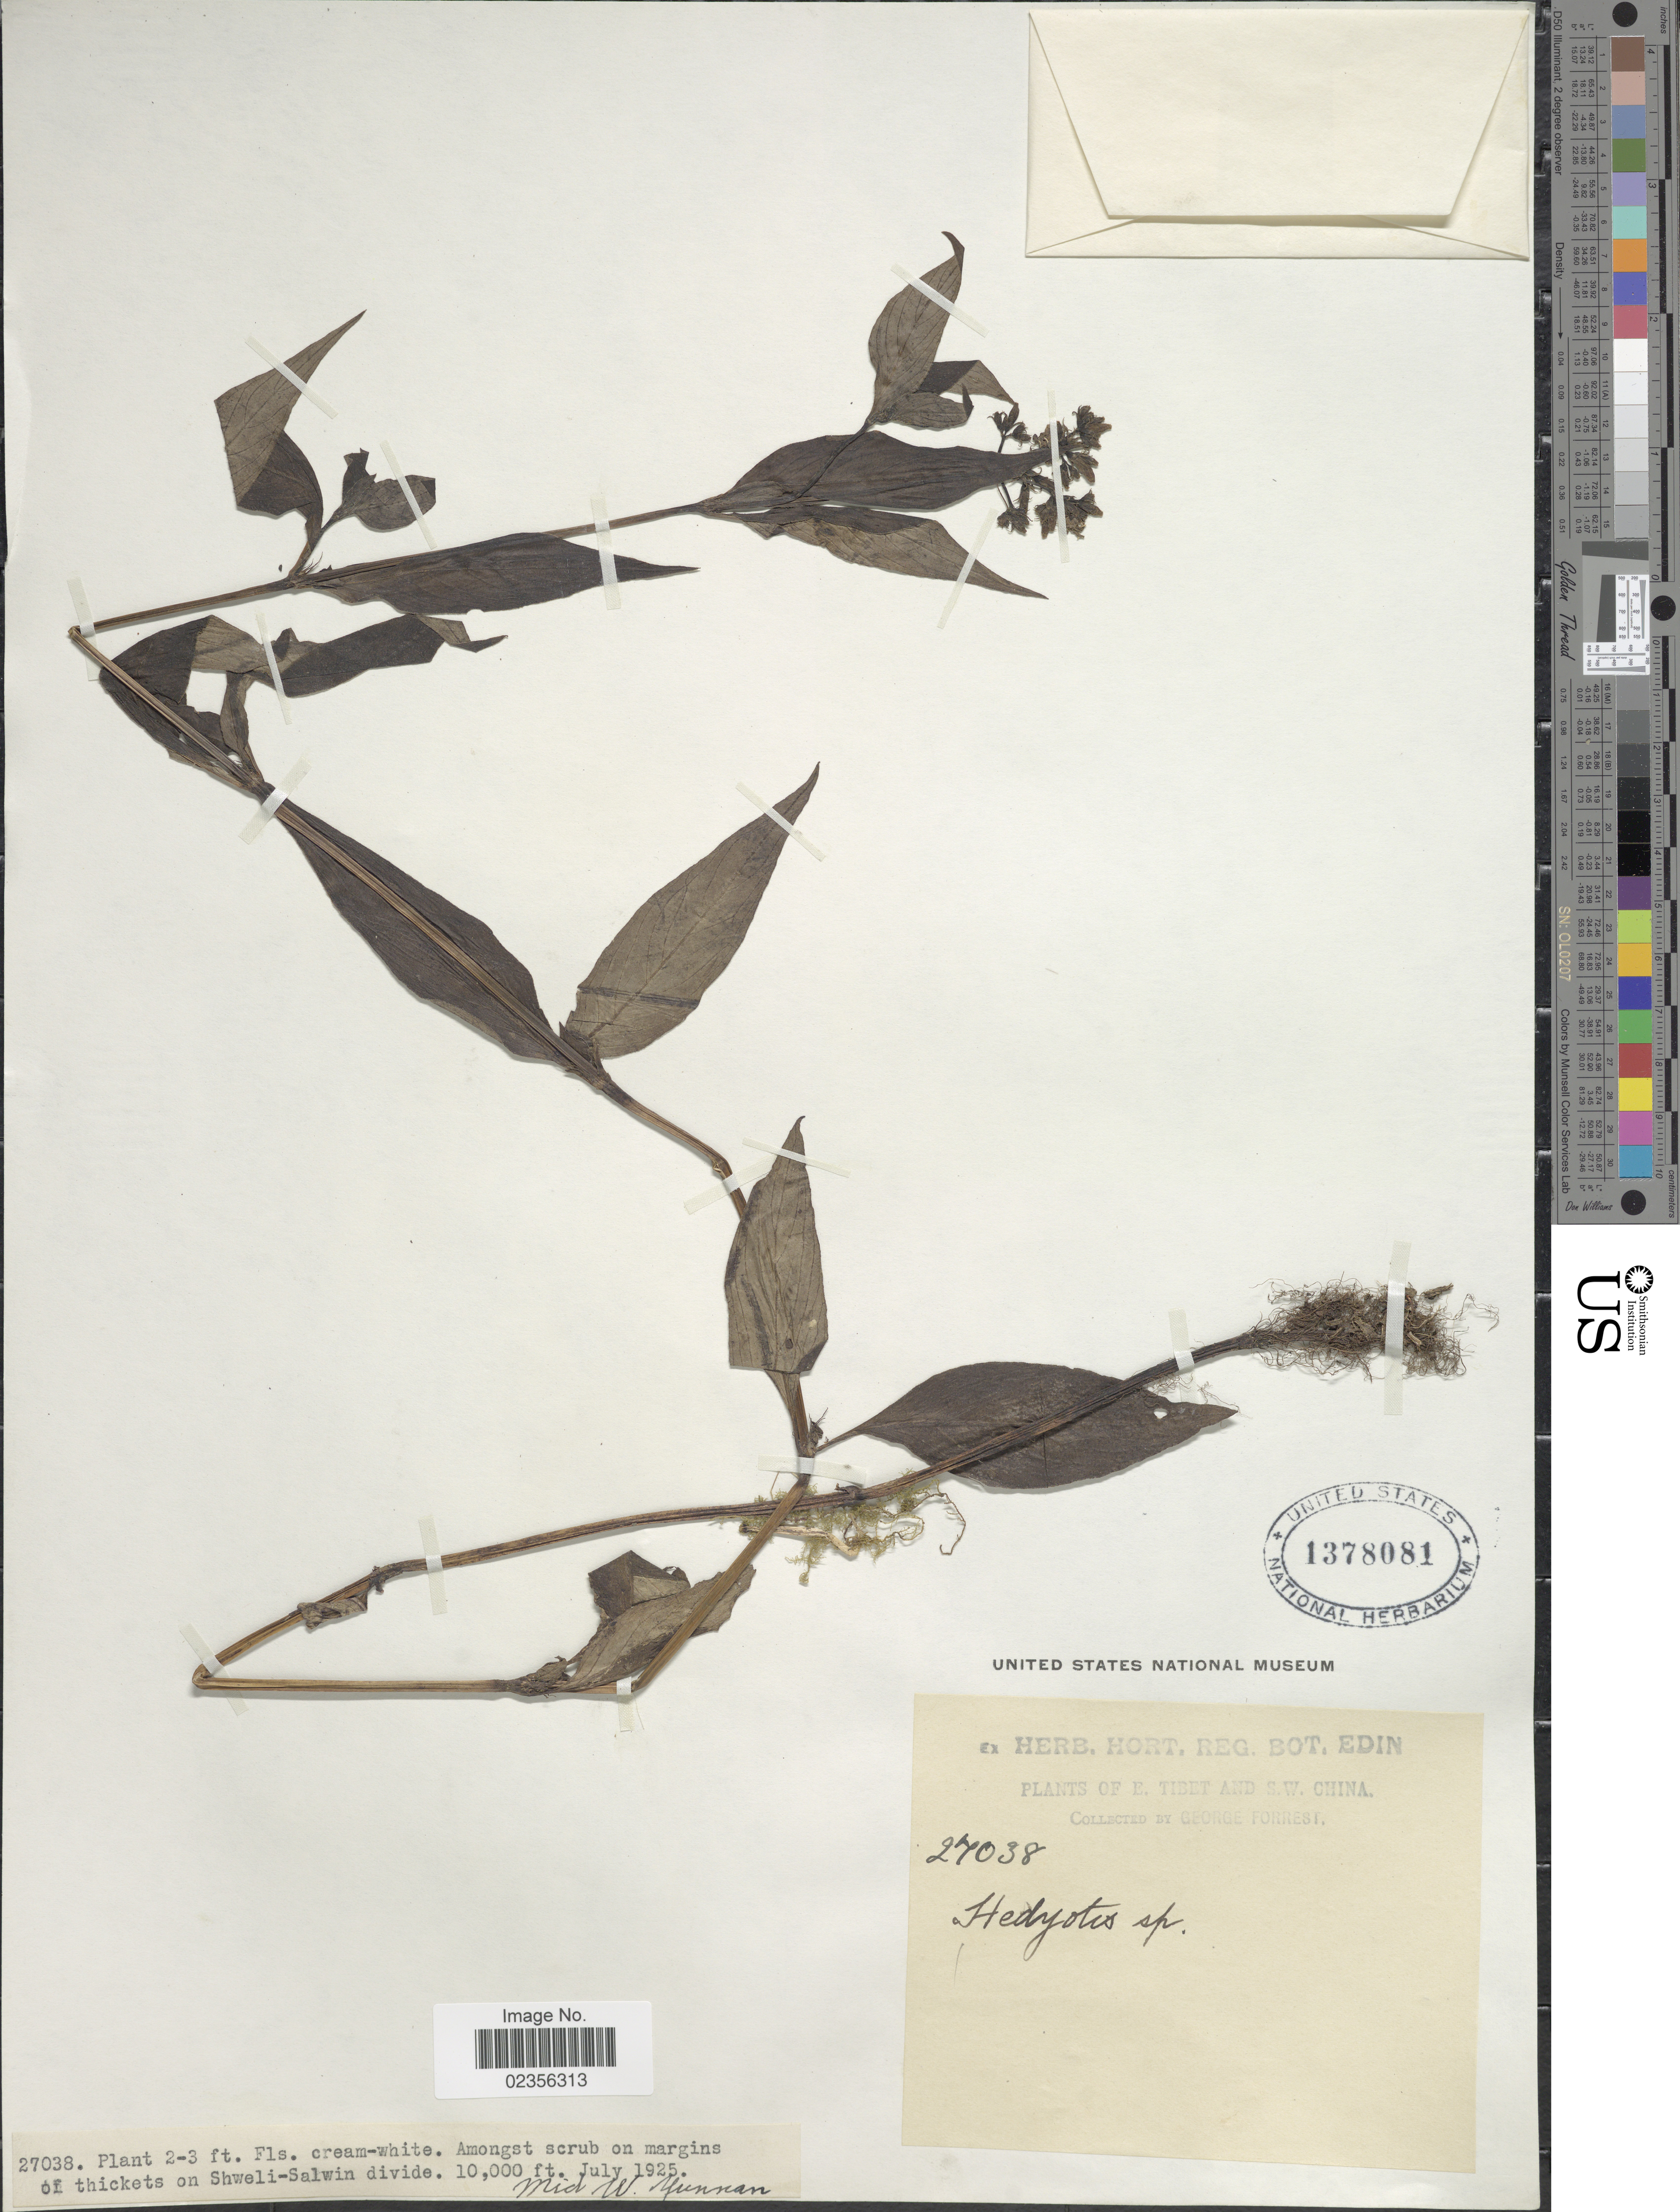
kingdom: Plantae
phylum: Tracheophyta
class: Magnoliopsida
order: Gentianales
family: Rubiaceae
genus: Hedyotis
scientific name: Hedyotis sp.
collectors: G. Forrest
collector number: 27038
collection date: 1925-07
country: China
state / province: Yunnan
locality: Mid W. Yunnan, Amongst scrub on margins of thickets on Shweli-Salwin divide, E. Tibet and S.W. China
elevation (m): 3048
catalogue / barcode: US 1378081